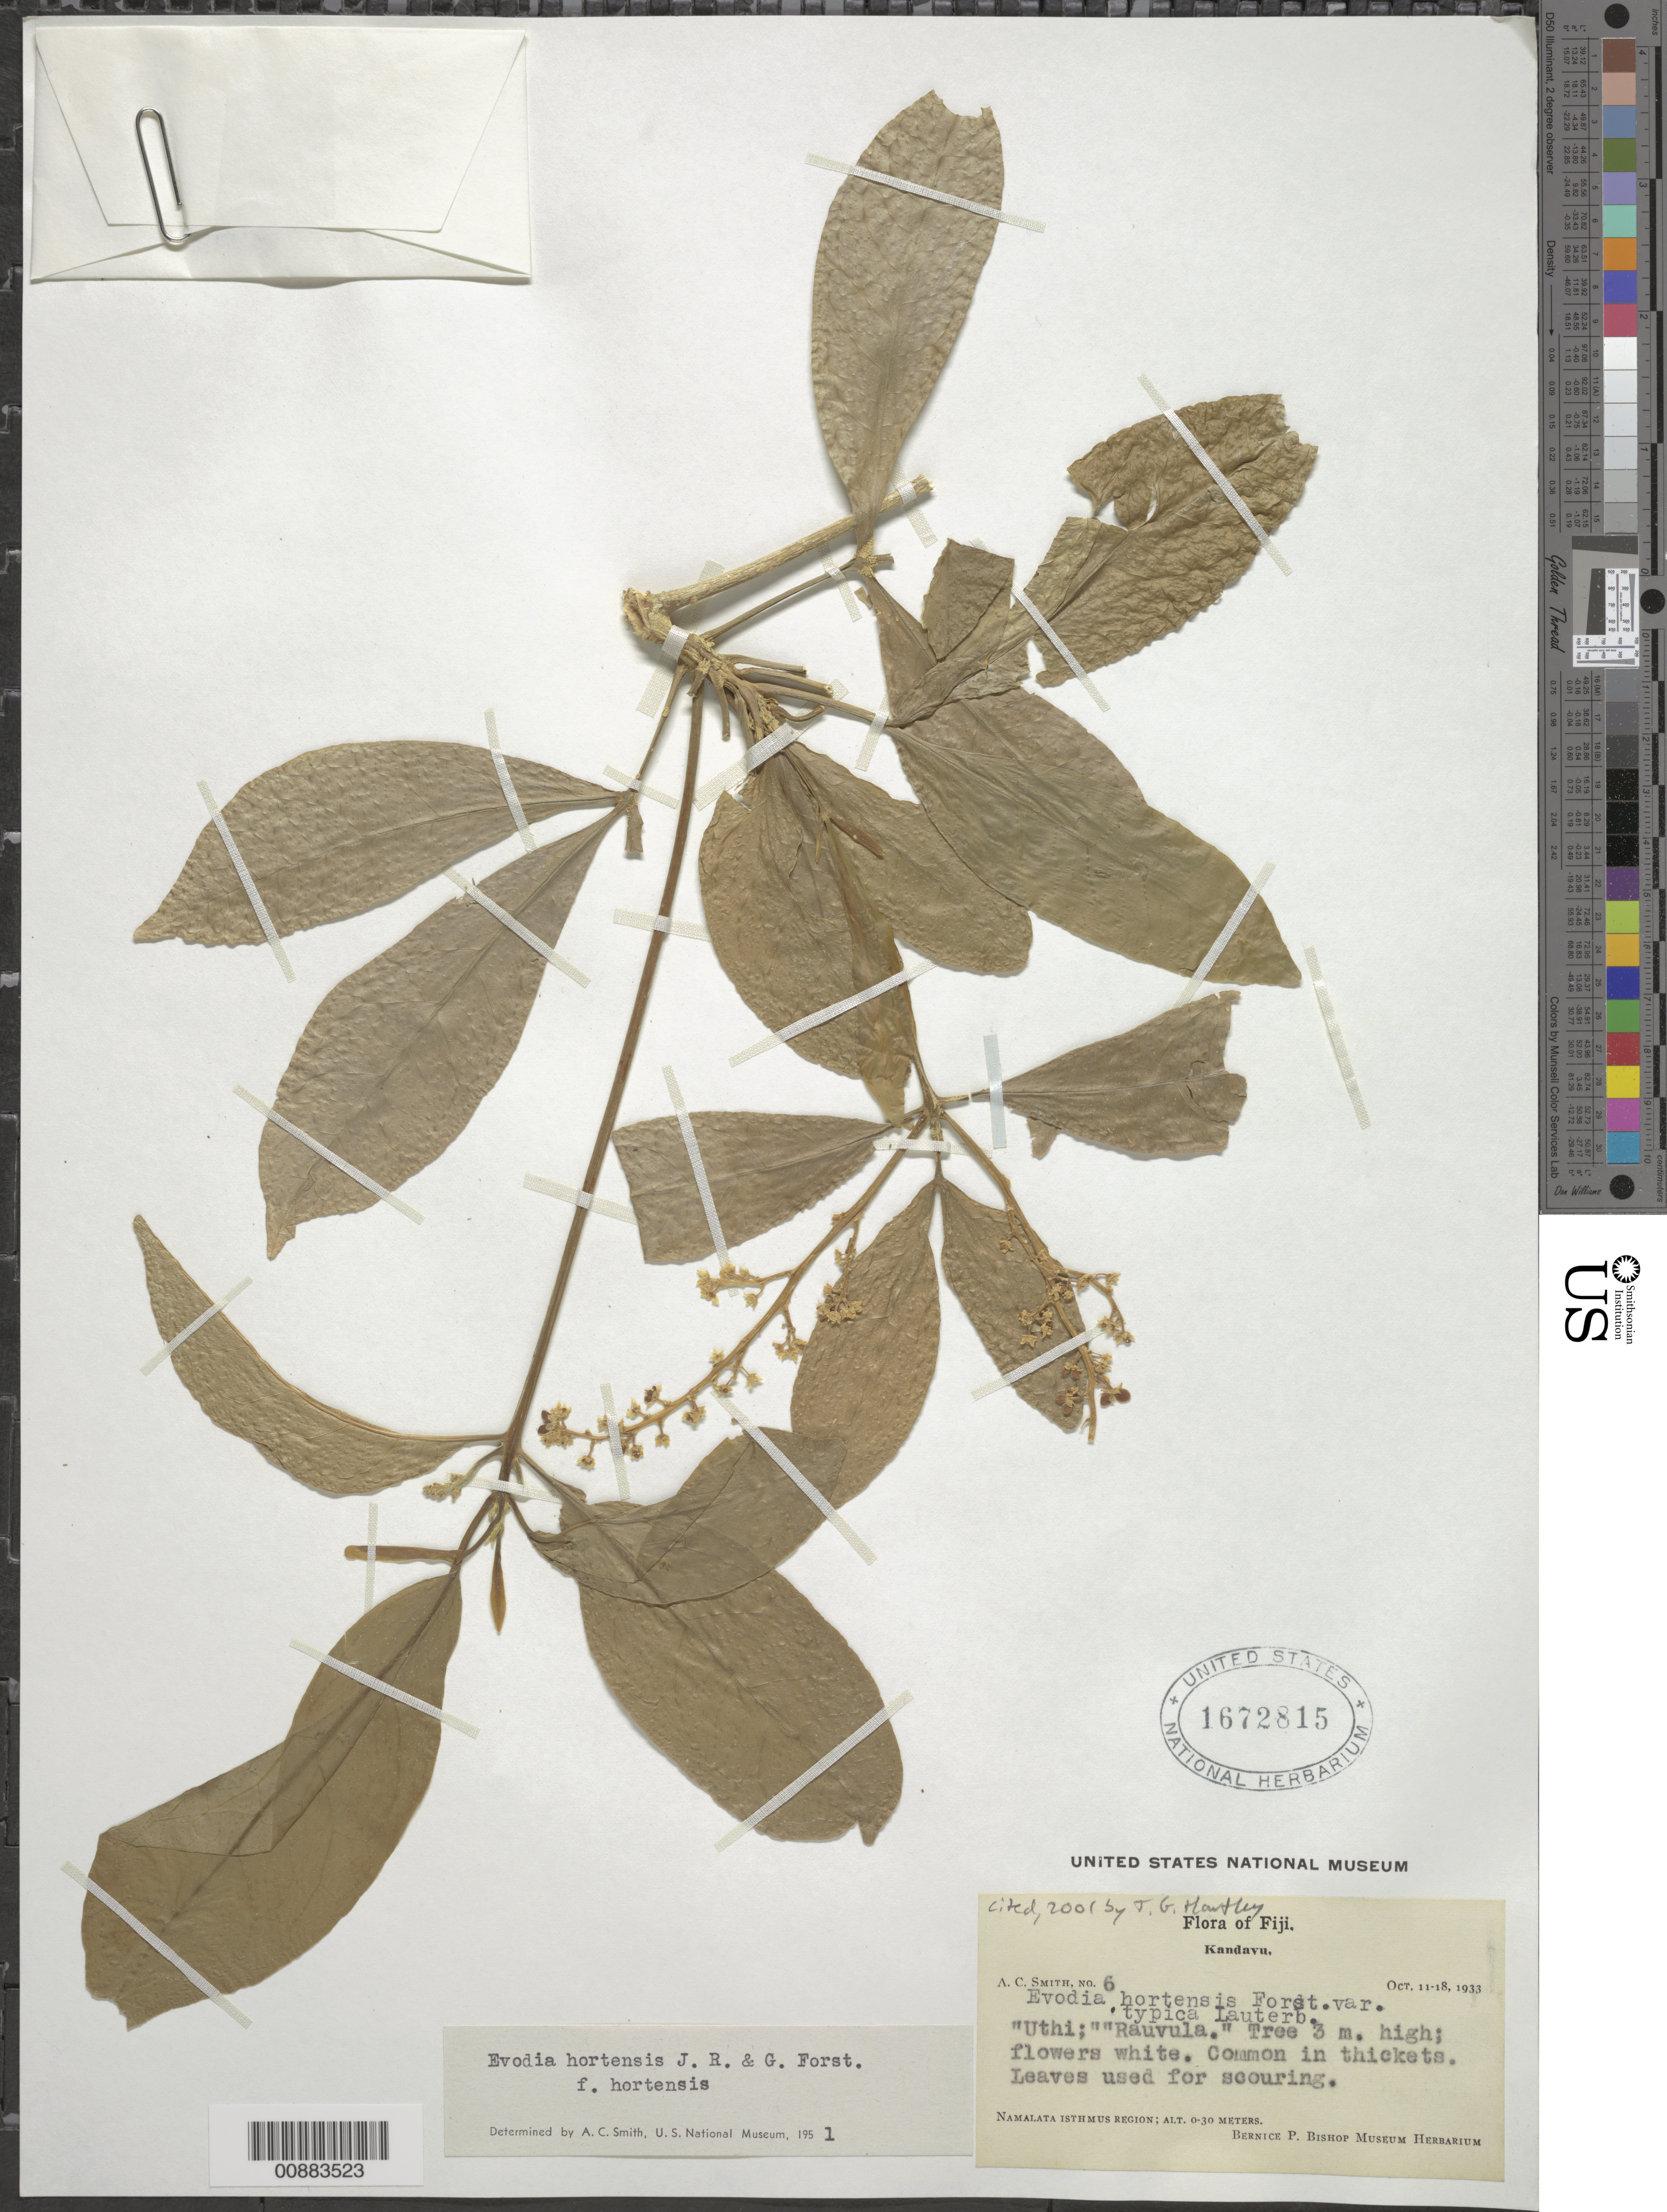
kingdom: Plantae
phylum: Tracheophyta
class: Magnoliopsida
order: Sapindales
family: Rutaceae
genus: Euodia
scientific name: Euodia hortensis var. typica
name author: J.R. Forst. & G. Forst.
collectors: C. A. Smith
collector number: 6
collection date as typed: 11 Oct 1933 to 18 Oct 1933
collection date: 1933-10-11/1933-10-18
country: Fiji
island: Kadavu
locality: Namalata isthmus region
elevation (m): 0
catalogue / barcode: US 1672815